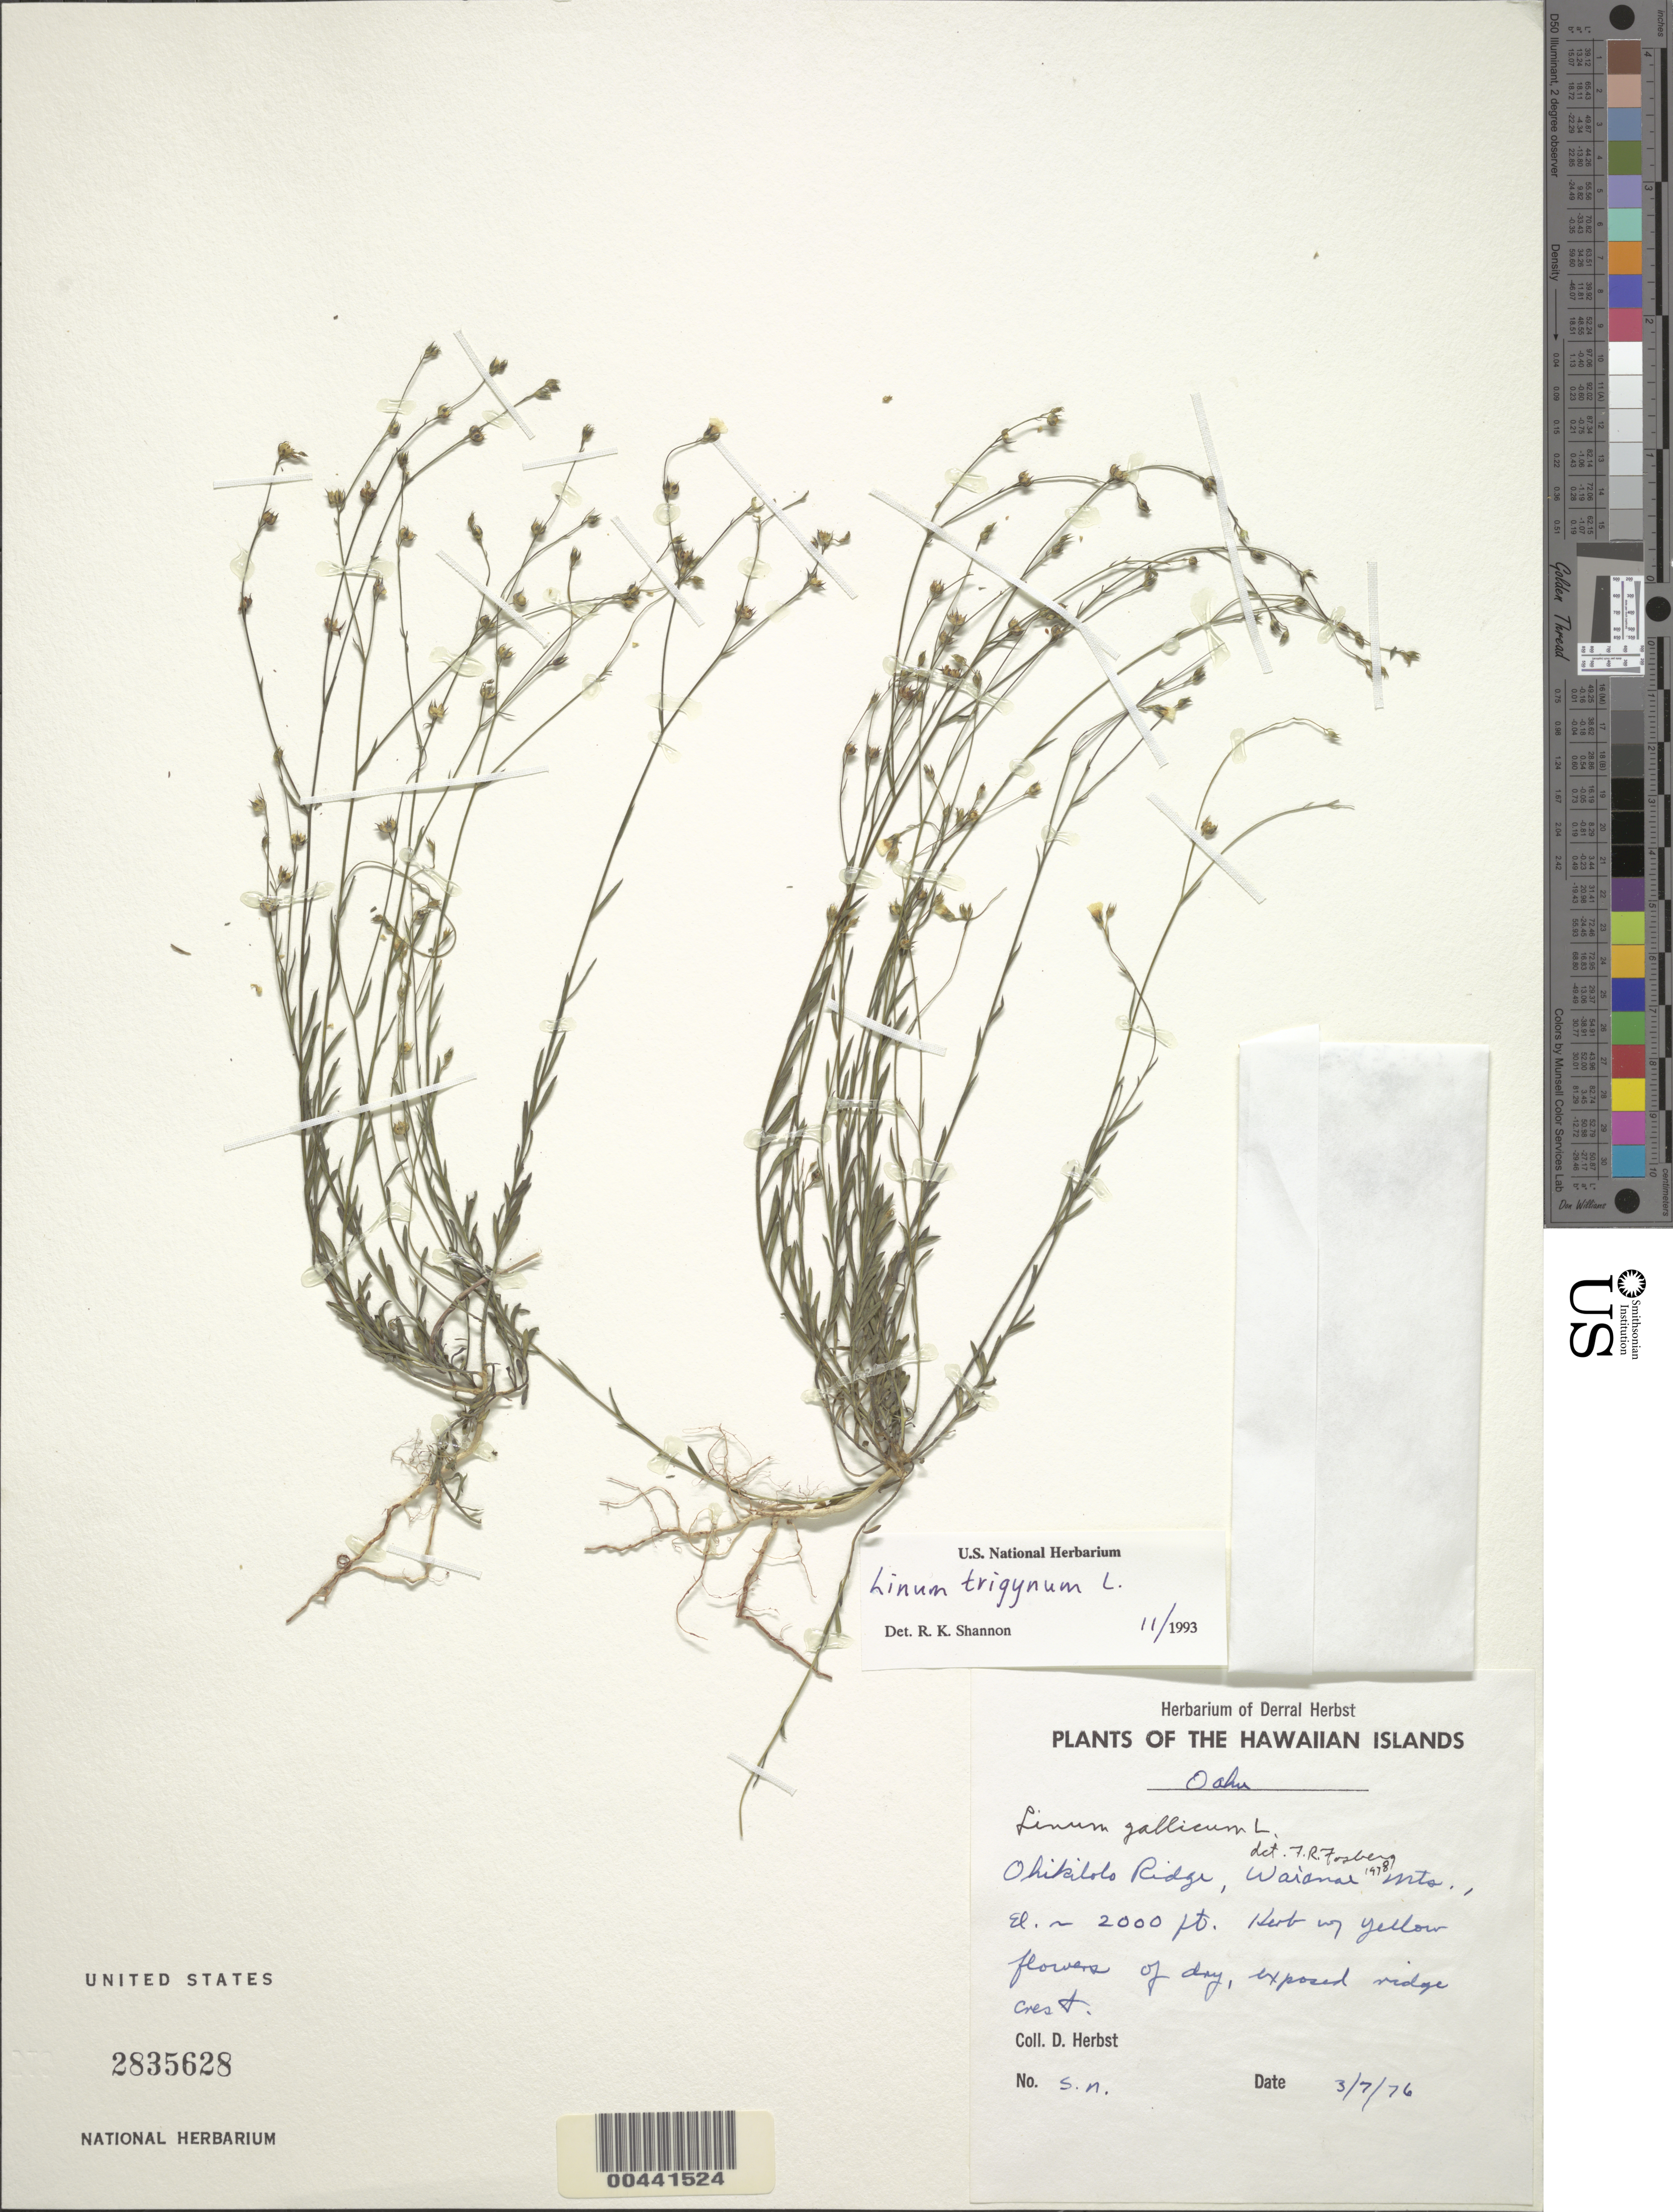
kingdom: Plantae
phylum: Tracheophyta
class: Magnoliopsida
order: Malpighiales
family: Linaceae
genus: Linum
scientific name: Linum trigynum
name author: L.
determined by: Shannon, R. K., (UNITED STATES)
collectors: D. R. Herbst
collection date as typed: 7 Mar 1976 or 3 Jul 1976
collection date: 1976-03-07 or 1976-07-03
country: United States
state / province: Hawaii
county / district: Honolulu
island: Oahu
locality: Ohikilolo ridge, Waianae Mts.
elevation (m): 610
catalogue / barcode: US 2835628